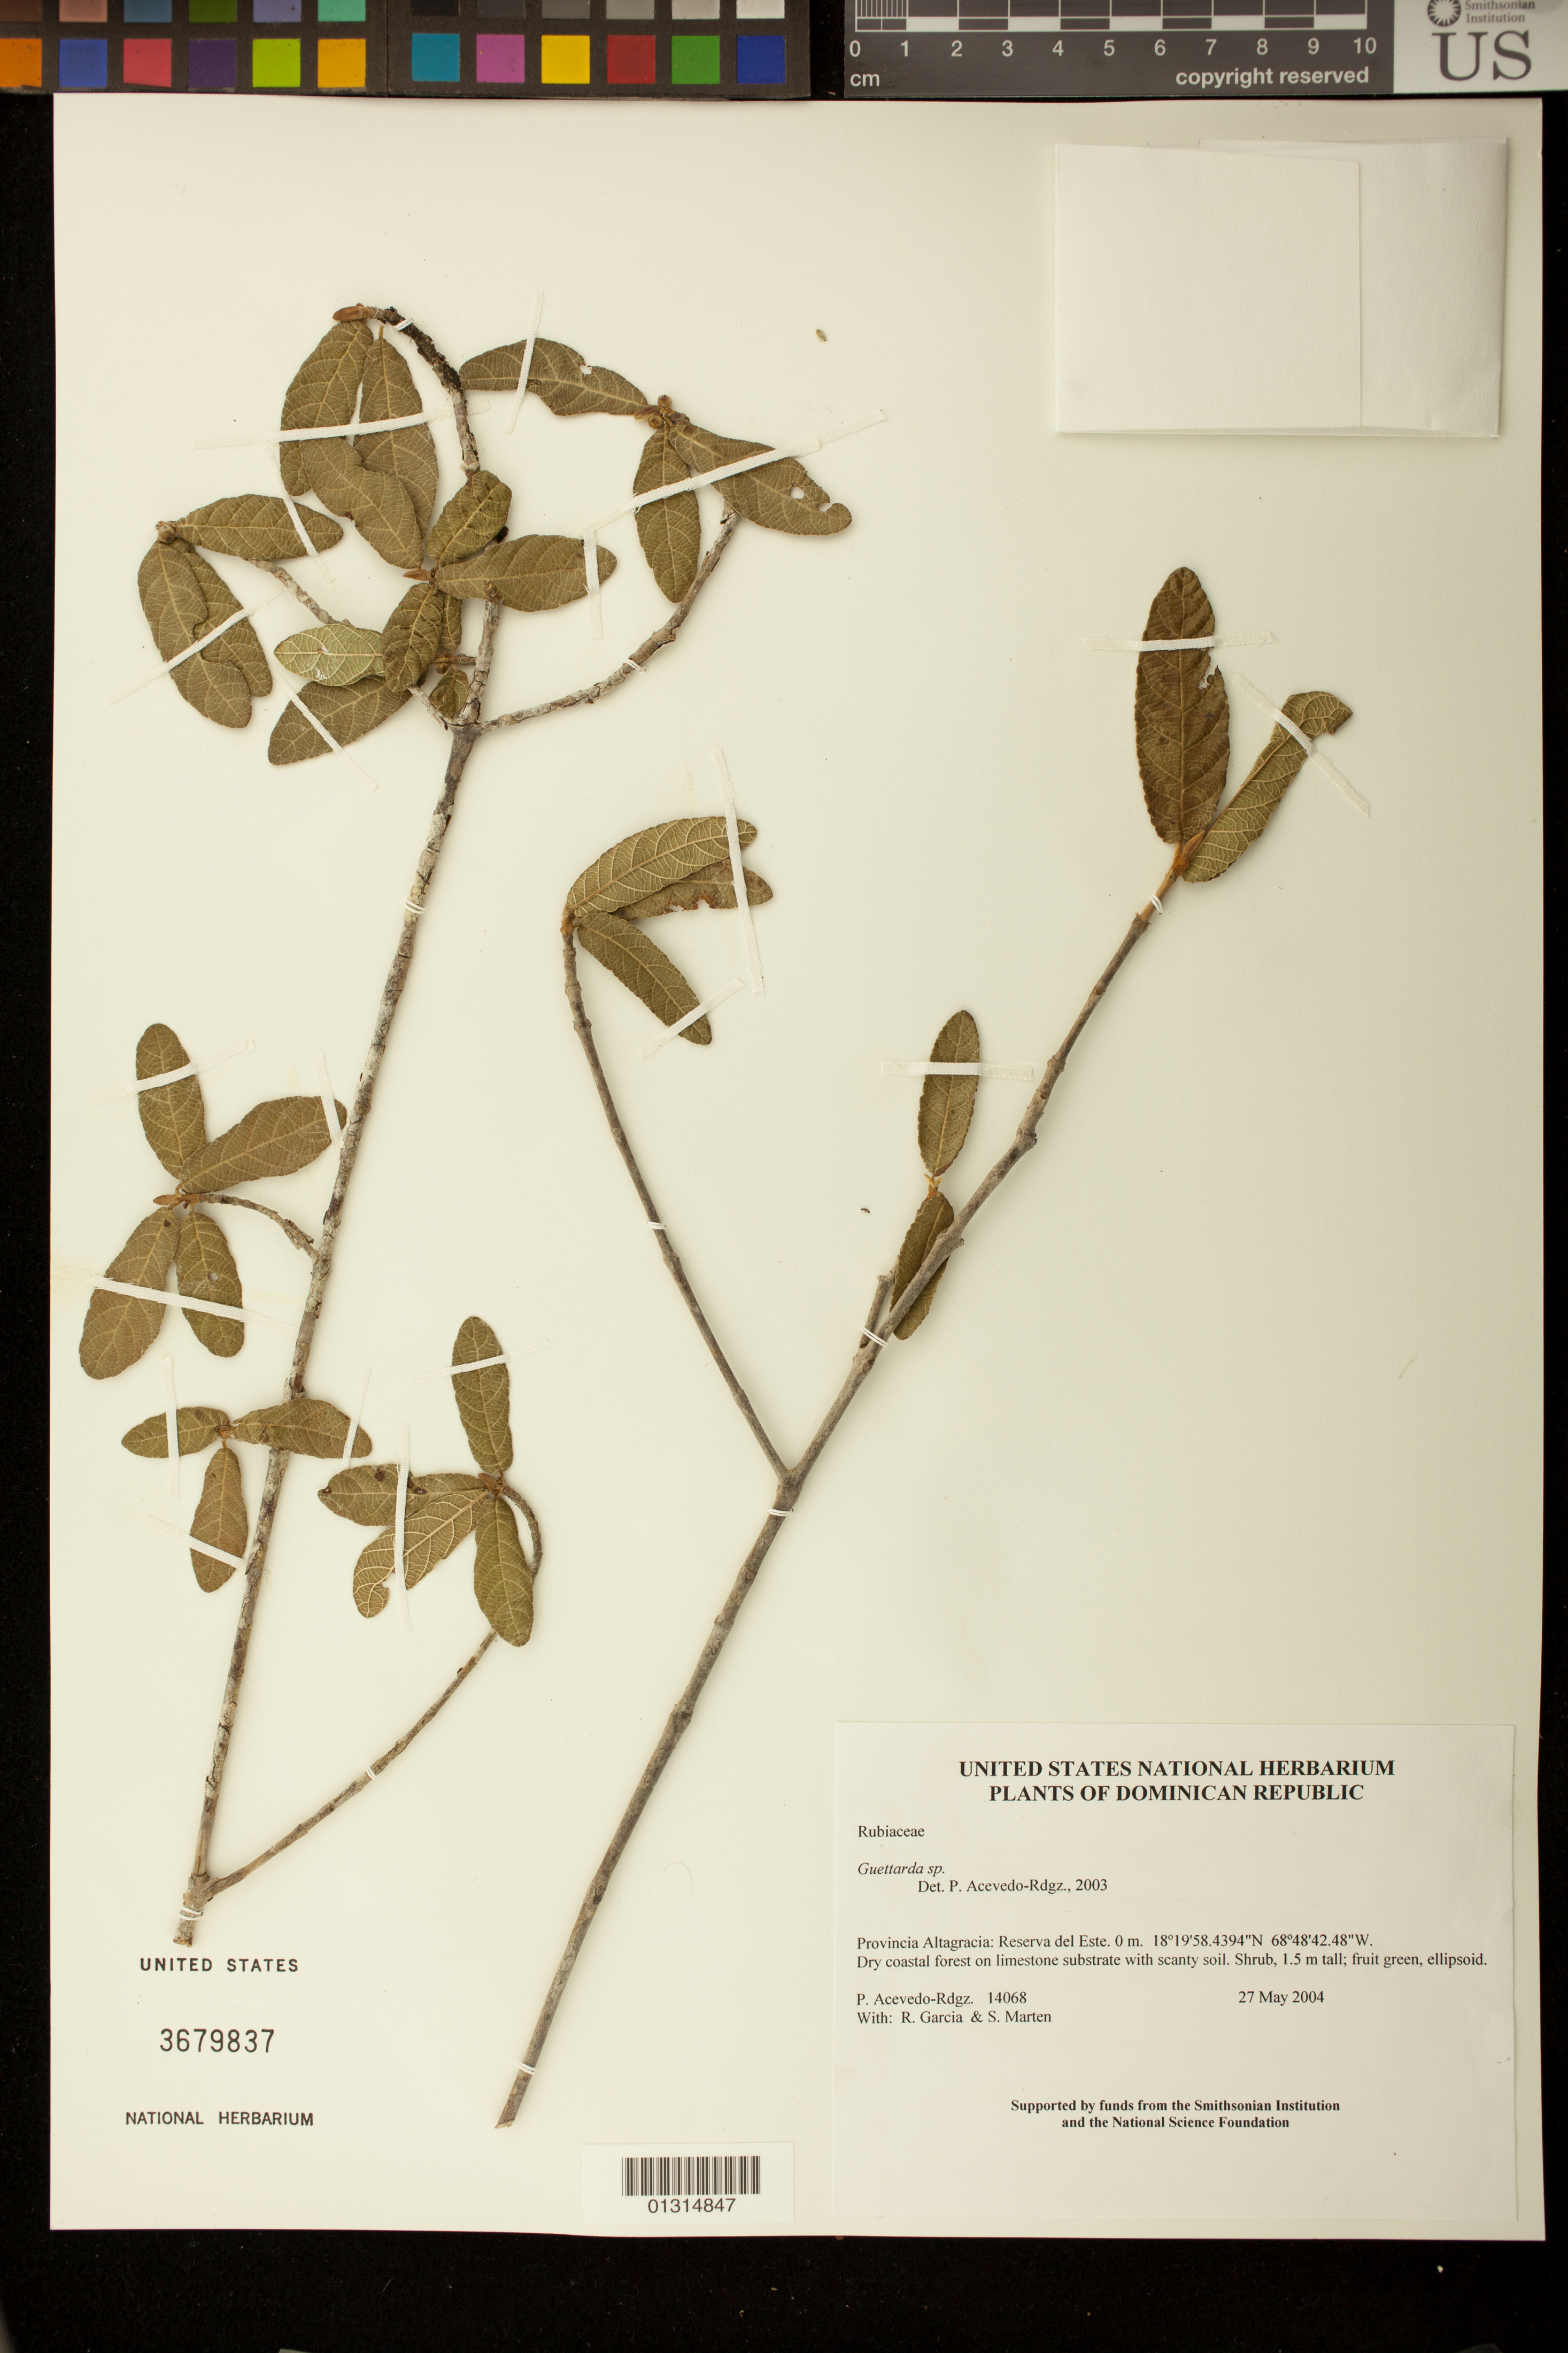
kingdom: Plantae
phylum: Tracheophyta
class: Magnoliopsida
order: Gentianales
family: Rubiaceae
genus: Guettarda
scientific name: Guettarda barahonensis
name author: Urb.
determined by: Acevedo-Rodriguez, P., (US), Smithsonian Institution - National Museum of Natural History (UNITED STATES)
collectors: P. Acevedo-Rodr., R. G. García & S. Marten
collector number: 14068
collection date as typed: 27 May 2004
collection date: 2004-05-27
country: Dominican Republic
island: Hispaniola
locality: Provincia Altagracia: Reserva del Este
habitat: Dry coastal forest on limestone substrate with scanty soil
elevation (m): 0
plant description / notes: US, MO, K, P, F, GH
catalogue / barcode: US 3679837